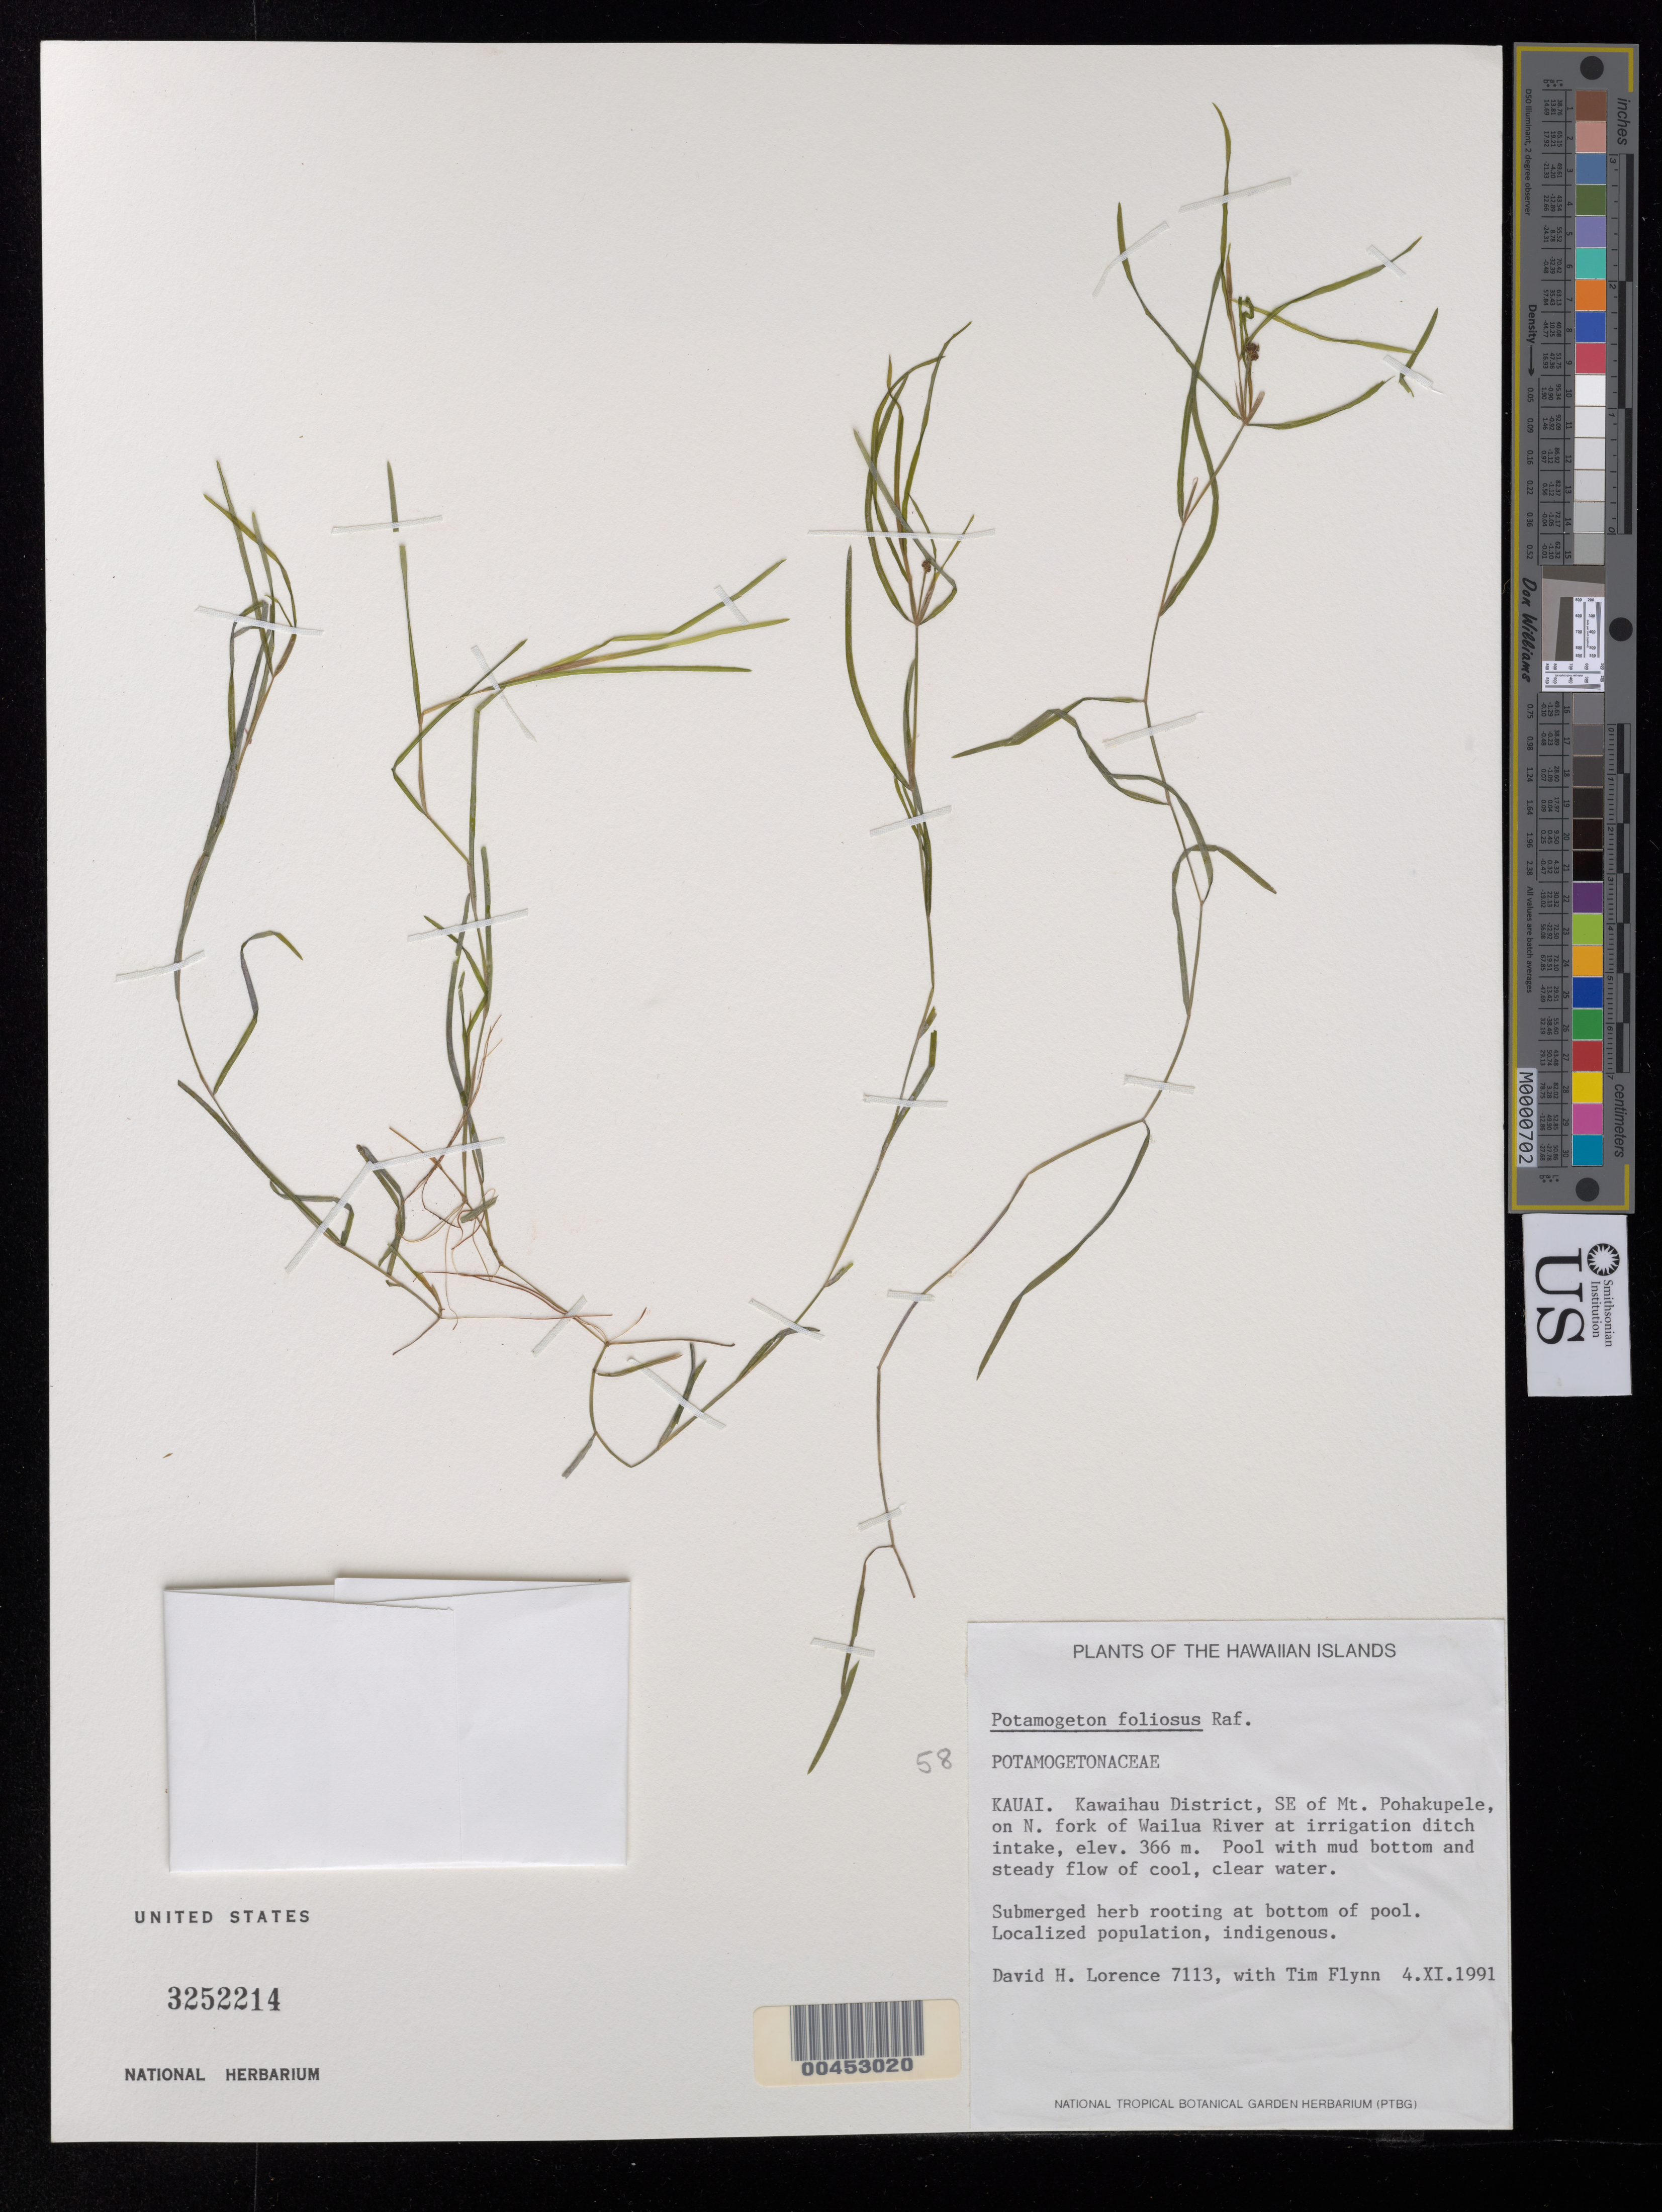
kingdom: Plantae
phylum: Tracheophyta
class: Liliopsida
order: Alismatales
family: Potamogetonaceae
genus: Potamogeton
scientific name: Potamogeton foliosus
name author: Raf.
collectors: D. Lorence & T. W. Flynn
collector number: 7113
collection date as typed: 4 Nov 1991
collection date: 1991-11-04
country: United States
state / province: Hawaii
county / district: Kauai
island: Kaua'i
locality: Kawaihau Dist, SE of Mt Pohakupele, on N fork of Wailua River at irrigation ditch intake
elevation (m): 366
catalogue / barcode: US 3252214